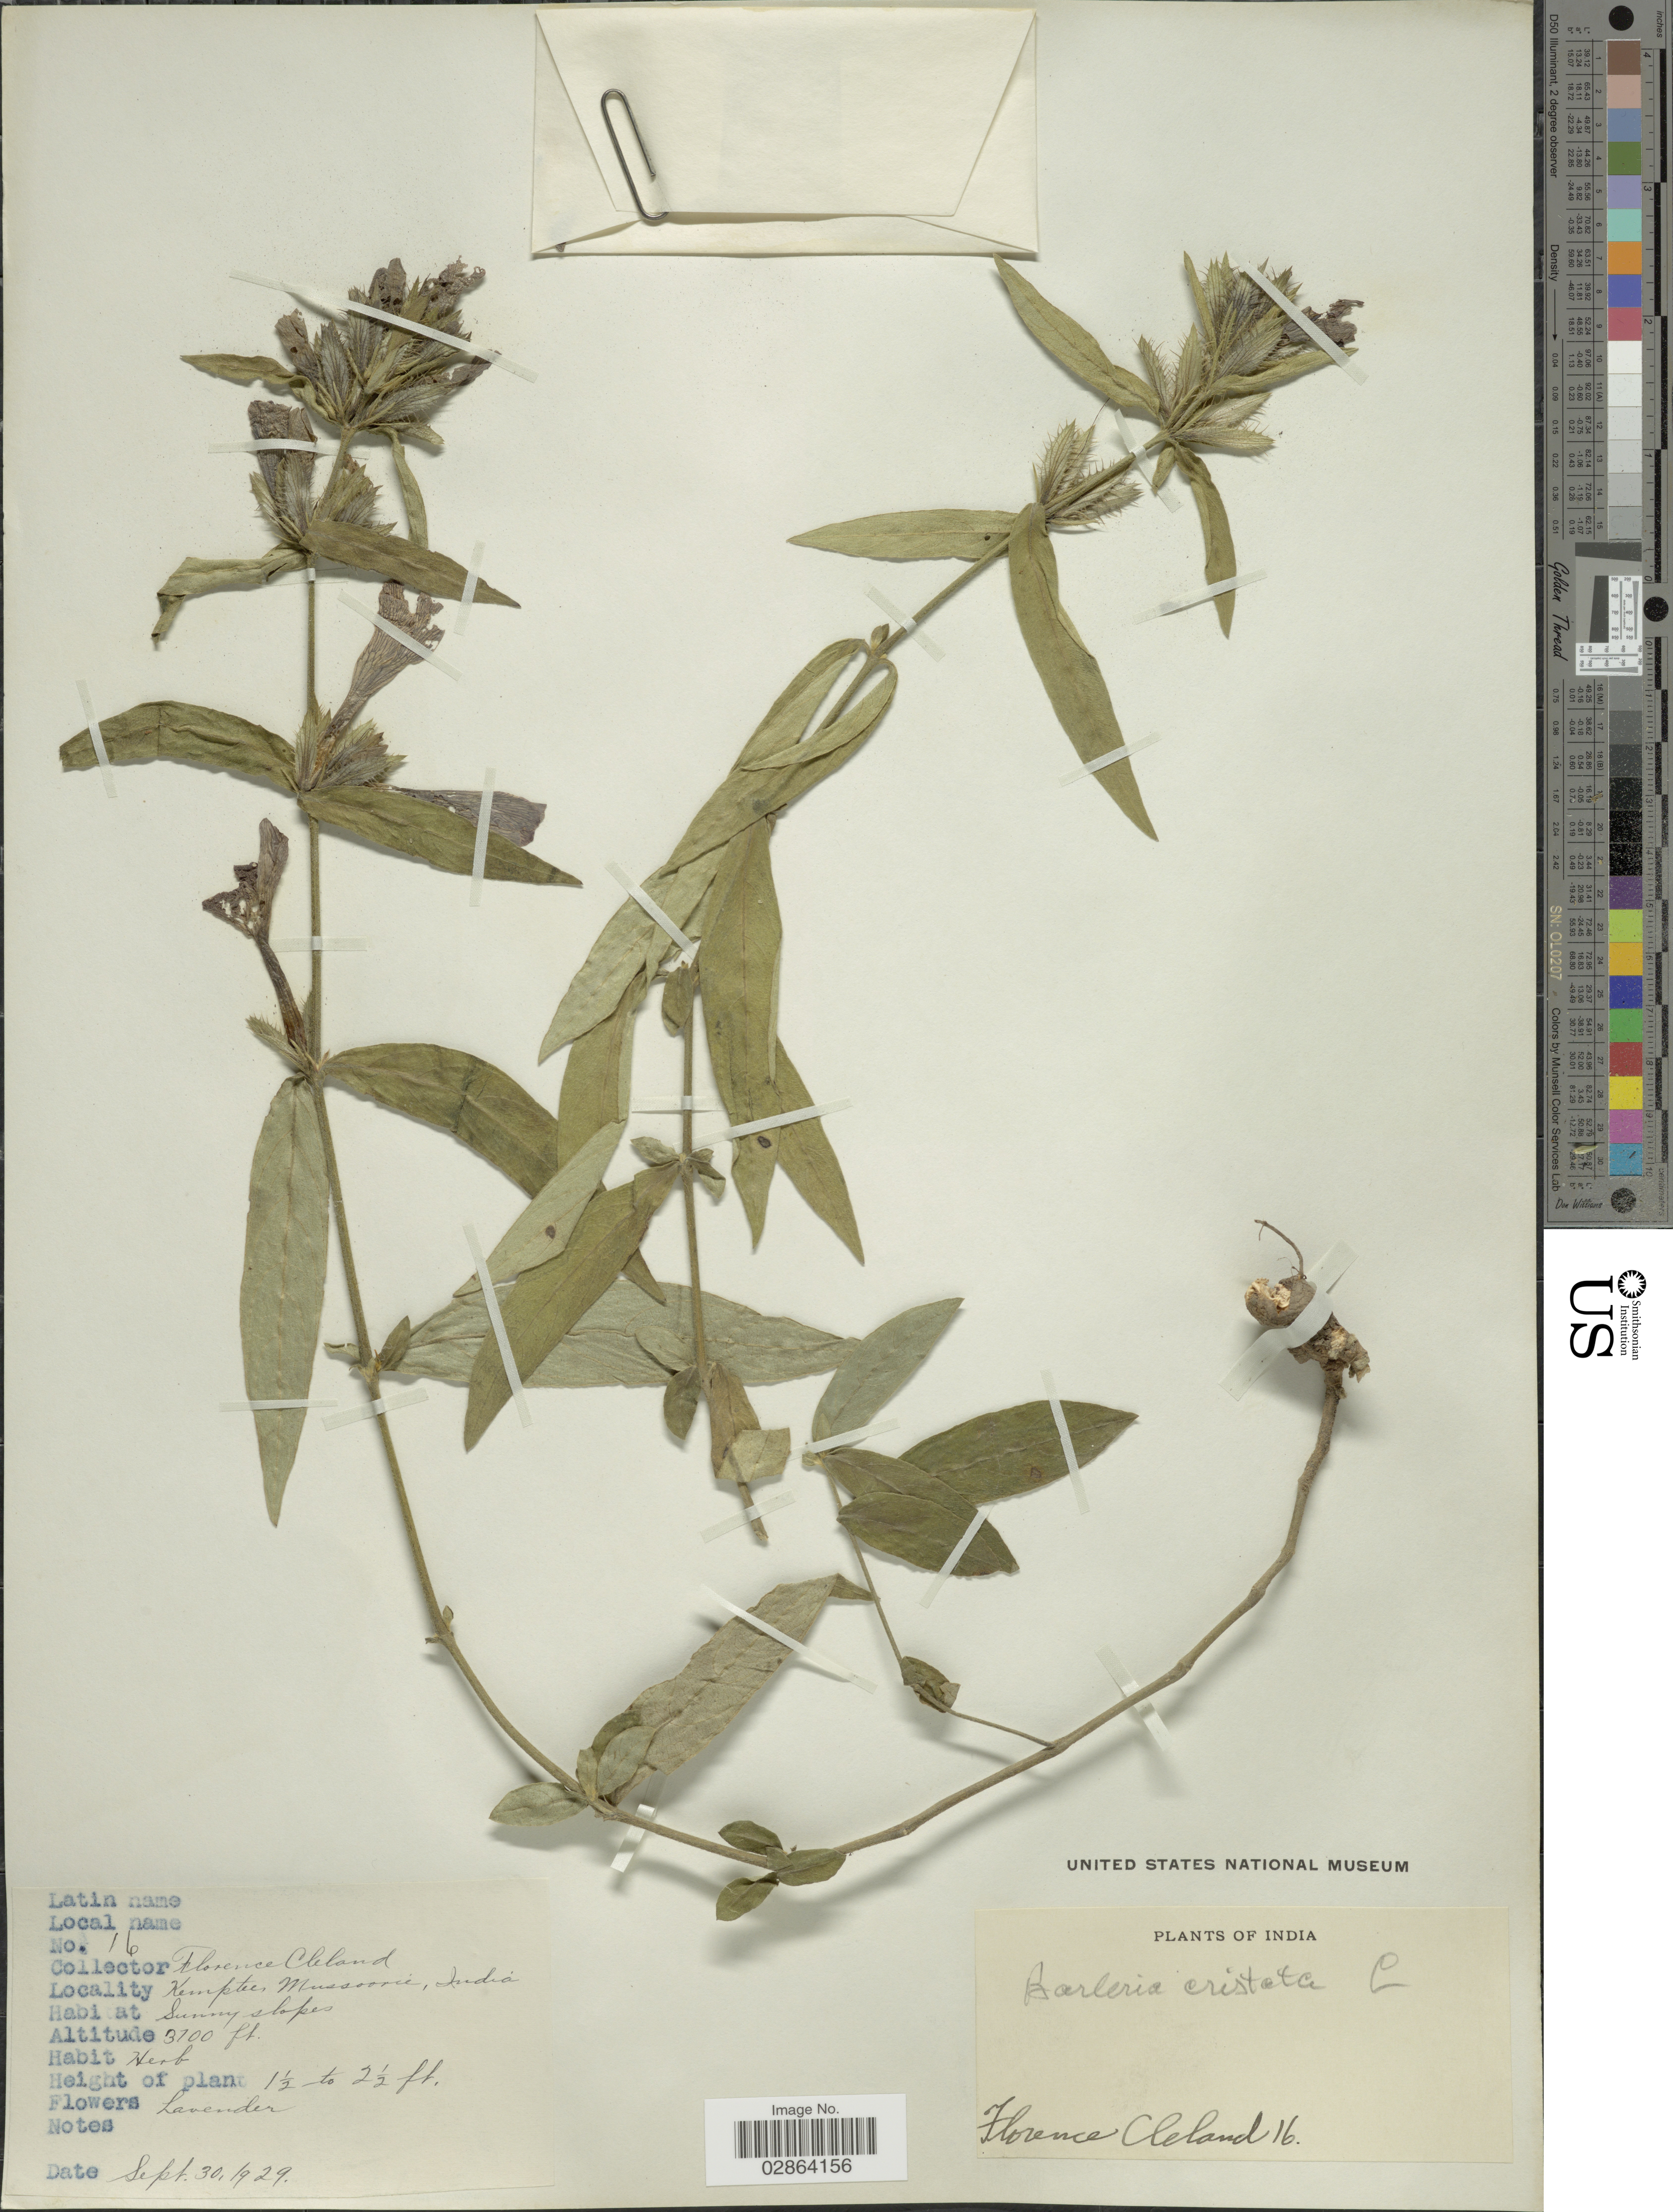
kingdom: Plantae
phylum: Tracheophyta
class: Magnoliopsida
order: Lamiales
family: Acanthaceae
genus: Barleria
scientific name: Barleria cristata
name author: L.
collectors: F. Cleland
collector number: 16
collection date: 1929-09-30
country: India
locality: Kemptee Mussoorrie.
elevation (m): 1128